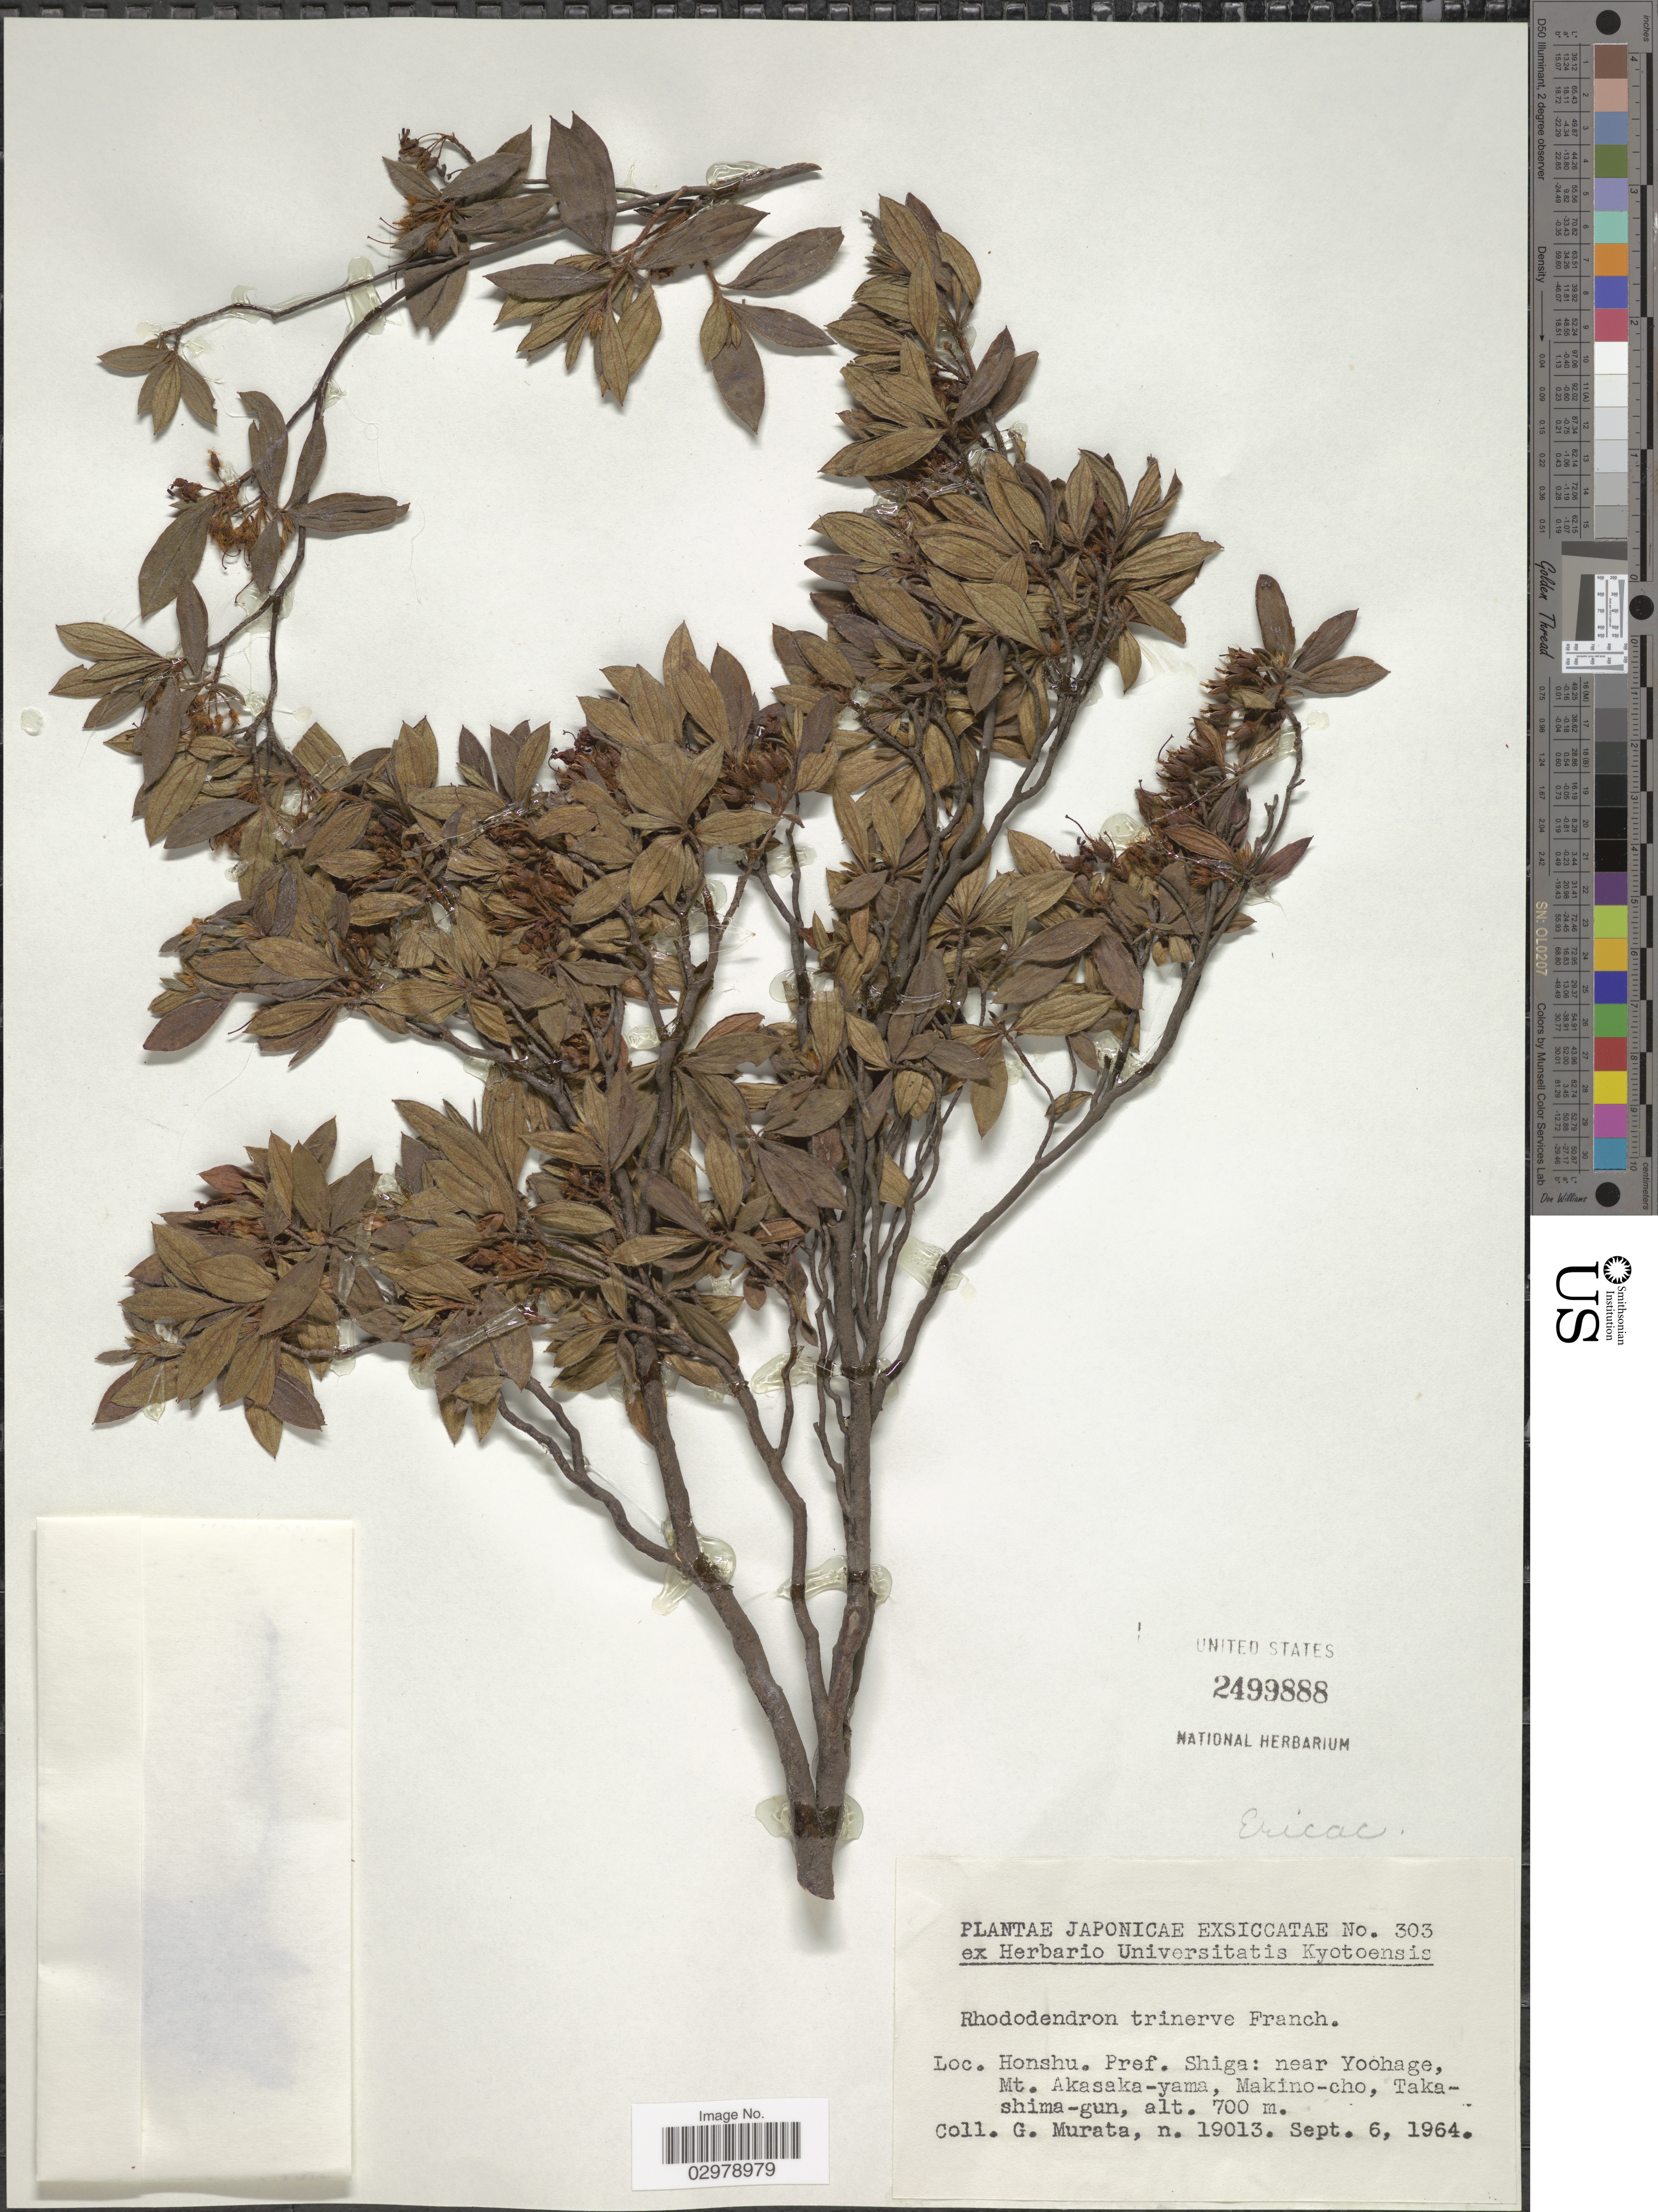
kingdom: Plantae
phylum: Tracheophyta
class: Magnoliopsida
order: Ericales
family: Ericaceae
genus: Rhododendron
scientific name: Rhododendron trinerve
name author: Franch. ex H. Boissieu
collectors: G. Murata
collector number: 19013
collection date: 1964-09-06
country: Japan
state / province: Siga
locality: Honshu Pref. Shiga: near Yoohage, Mt Akasaka-yama, Makino-cho, Takashima-gun.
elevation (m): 700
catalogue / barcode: US 2499888